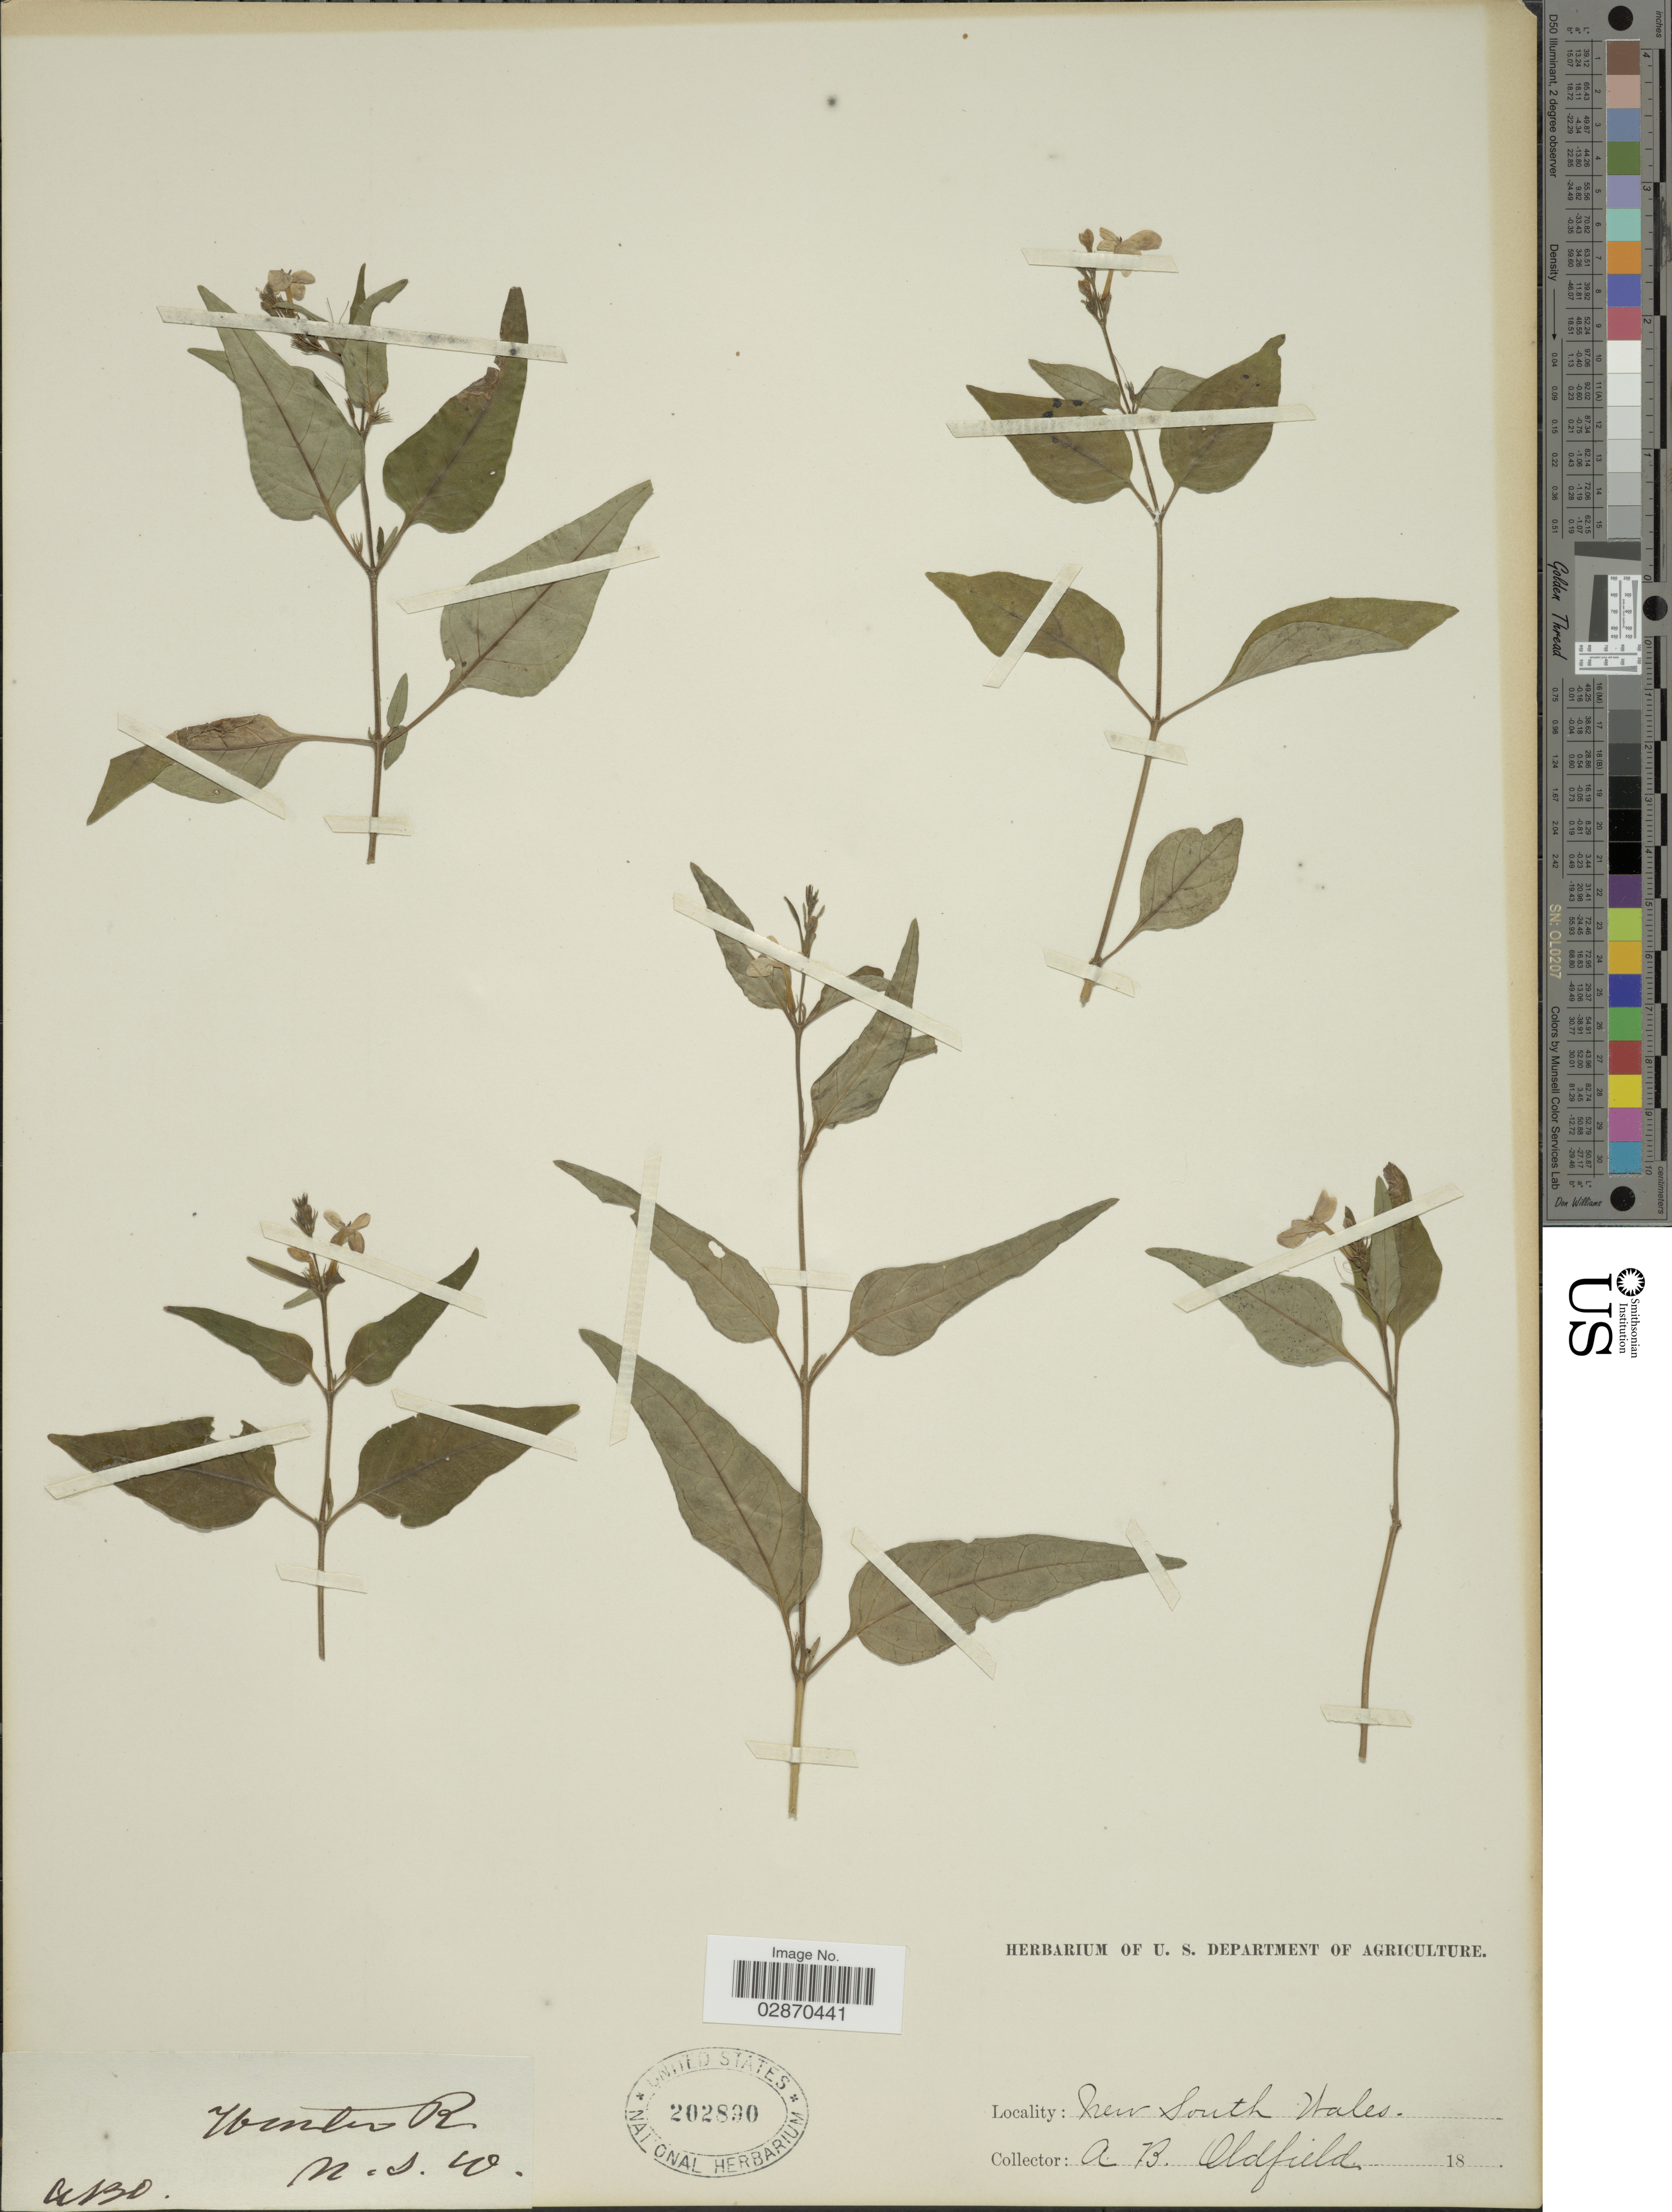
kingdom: Plantae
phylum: Tracheophyta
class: Magnoliopsida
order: Lamiales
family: Acanthaceae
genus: Pseuderanthemum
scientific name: Pseuderanthemum variabile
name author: (R. Br.) Radlk.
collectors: A. Oldfield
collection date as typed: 18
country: Australia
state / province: New South Wales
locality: Hunter R.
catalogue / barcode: US 202890